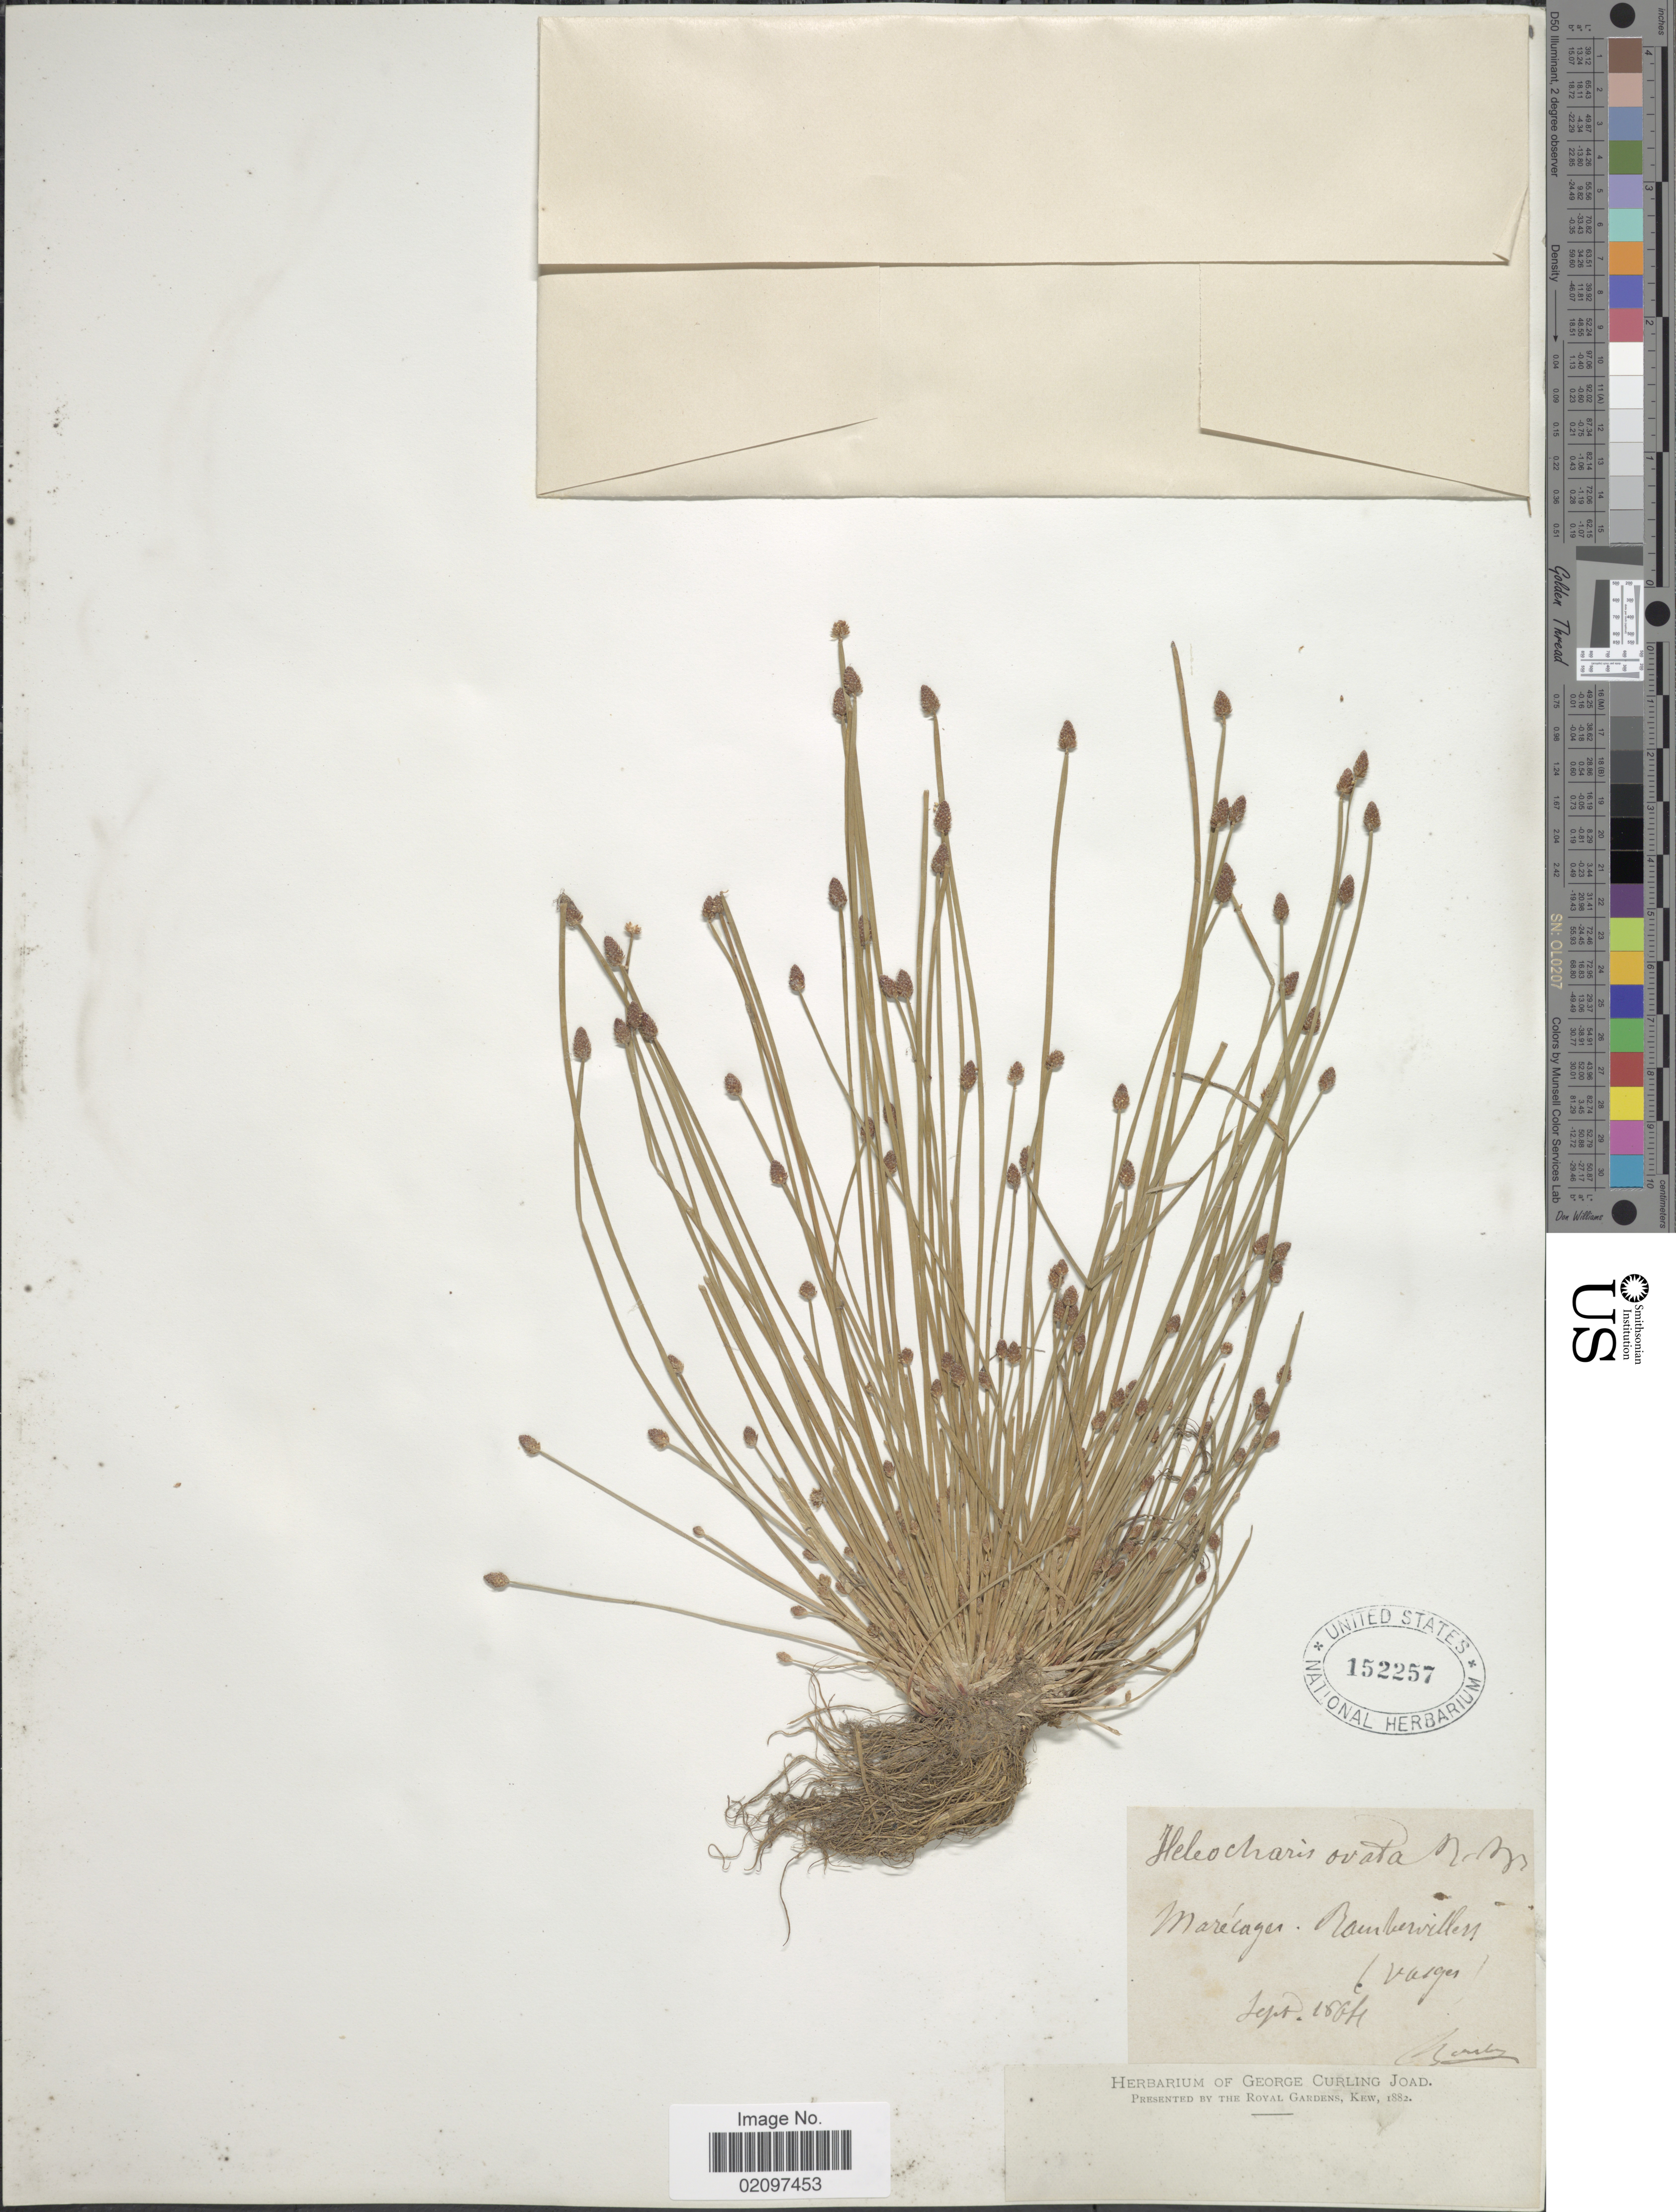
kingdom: Plantae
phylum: Tracheophyta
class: Liliopsida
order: Poales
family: Cyperaceae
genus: Eleocharis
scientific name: Eleocharis ovata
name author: (Roth) Roem. & Schult.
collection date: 1864-09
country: France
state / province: Grand Est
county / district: Vosges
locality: Marecages. Rambervillers (Vosges)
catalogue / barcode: US 152257